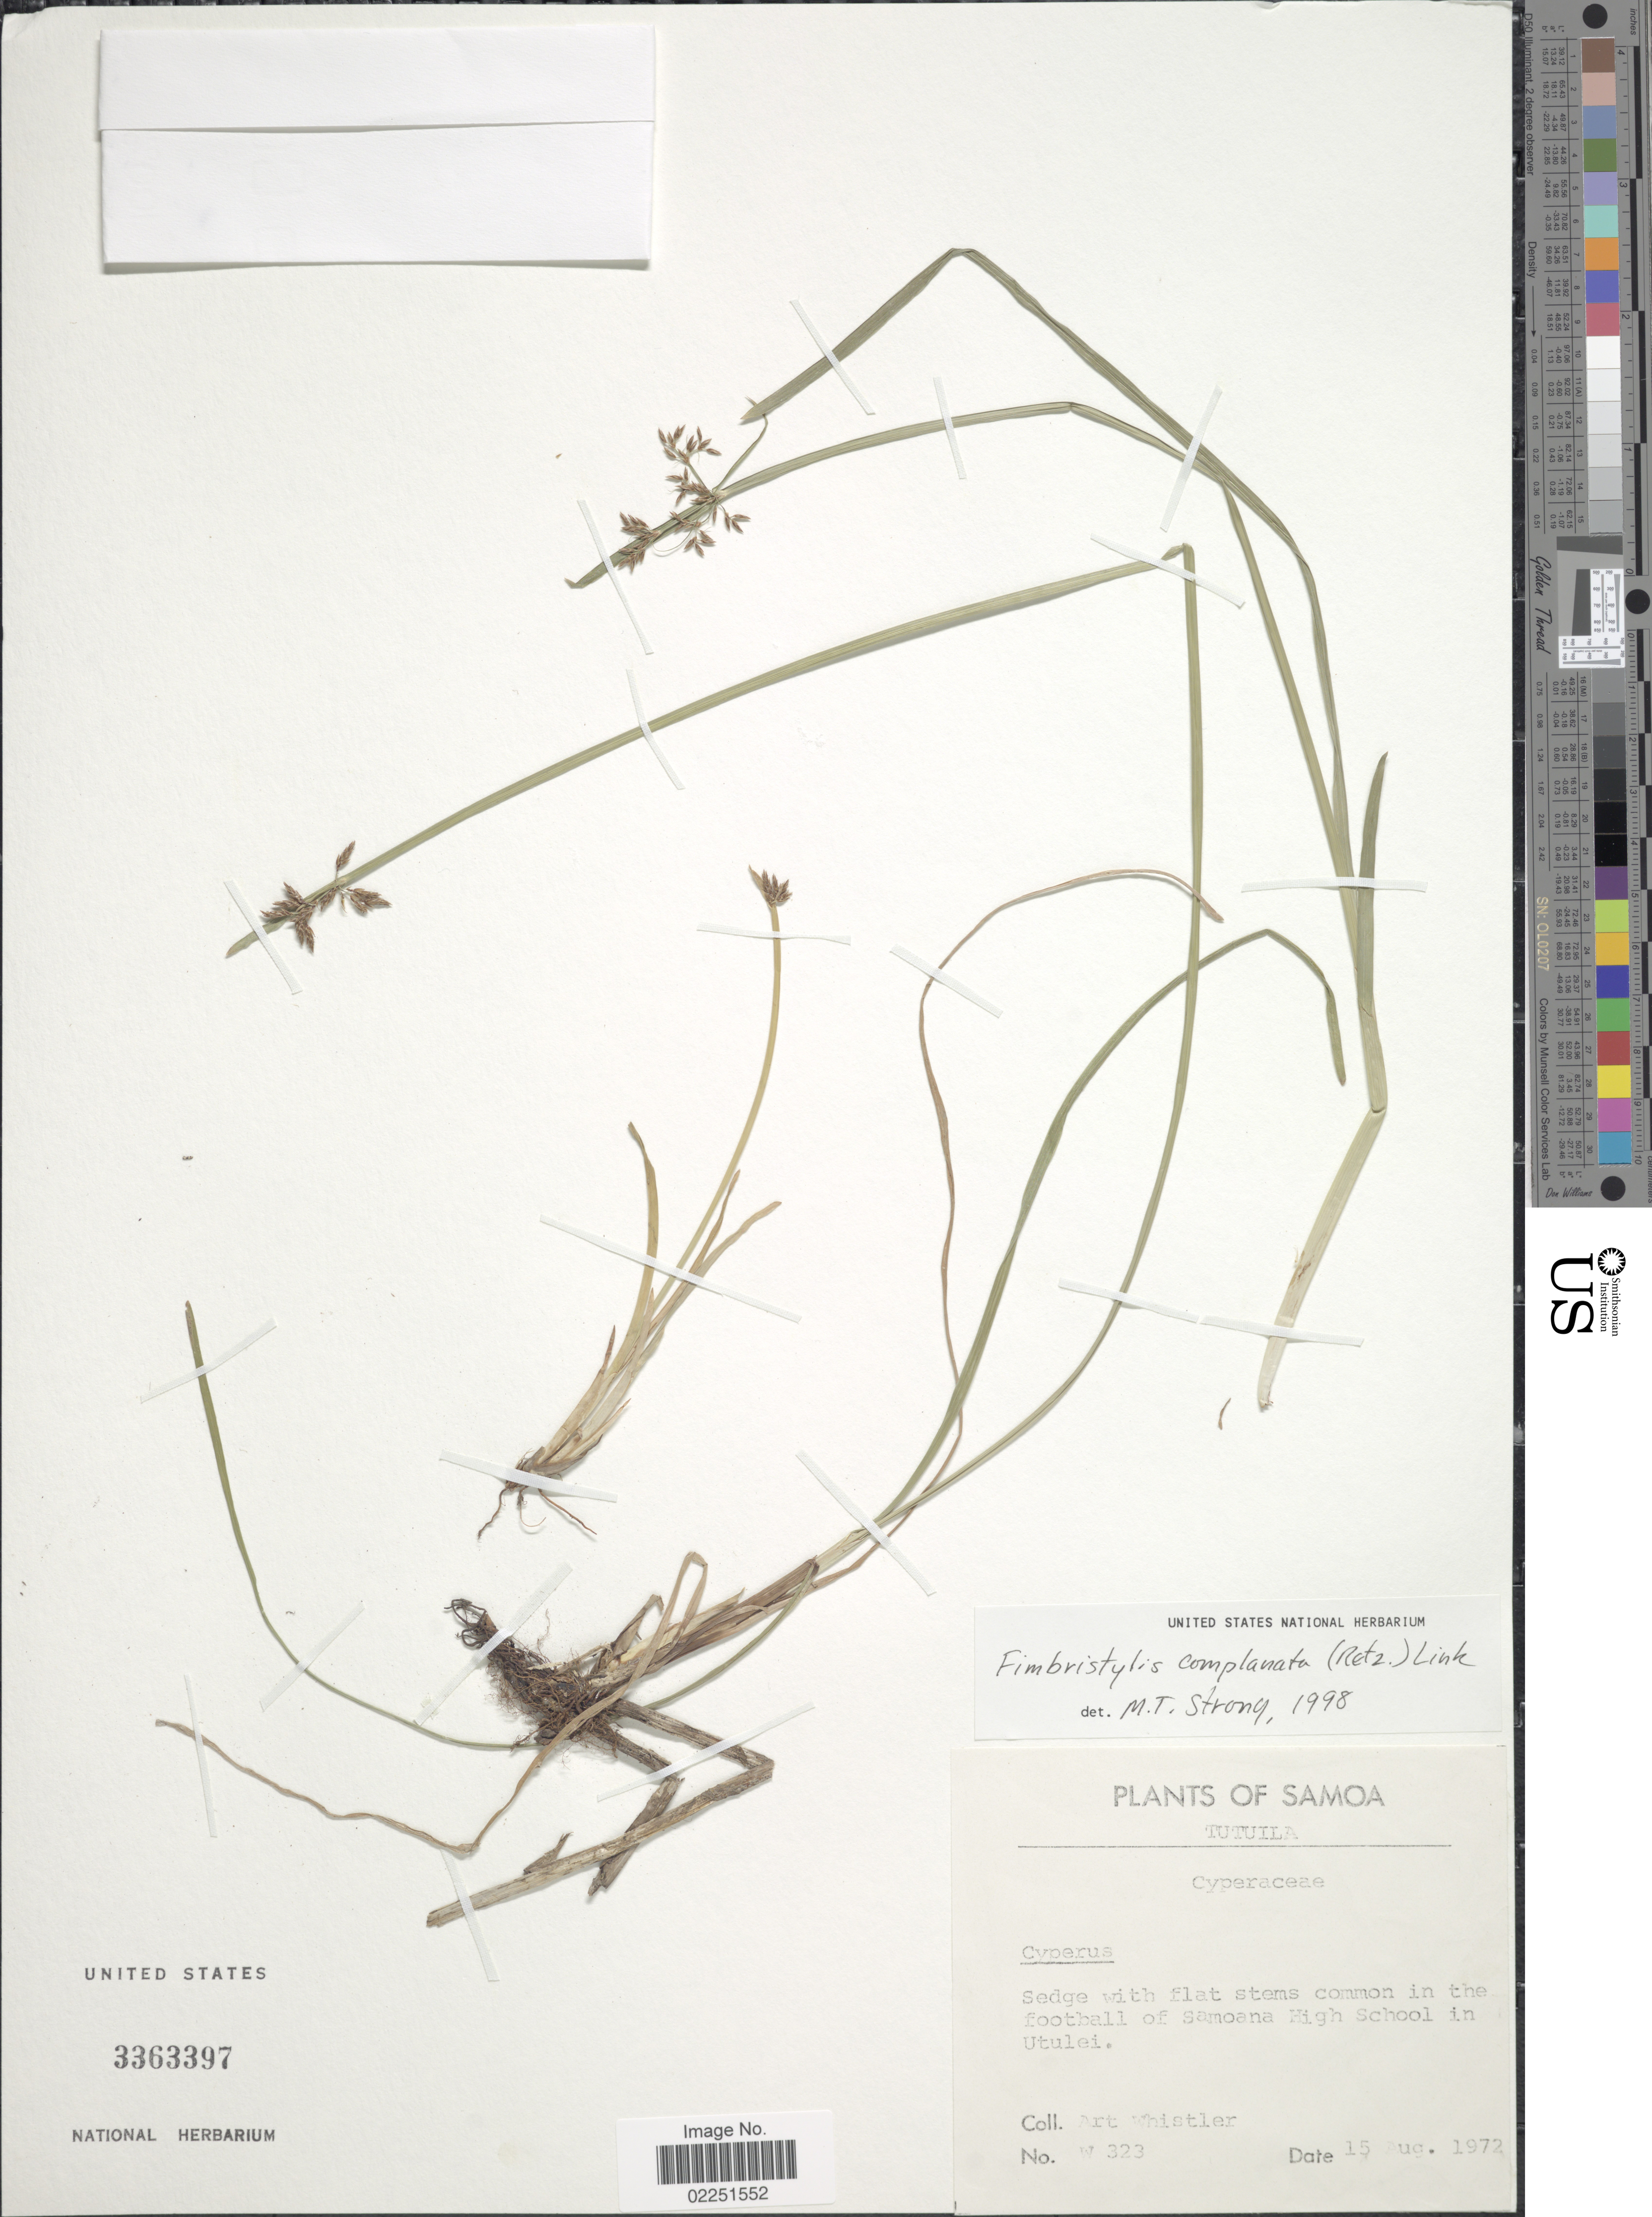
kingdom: Plantae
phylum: Tracheophyta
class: Liliopsida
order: Poales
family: Cyperaceae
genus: Fimbristylis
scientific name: Fimbristylis complanata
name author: (Retz.) Link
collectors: A. Whistler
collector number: W323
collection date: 1972-08-15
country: American Samoa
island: Tutuila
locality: Tutuila, in the football of Samoana High School in Utulei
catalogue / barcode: US 3363397